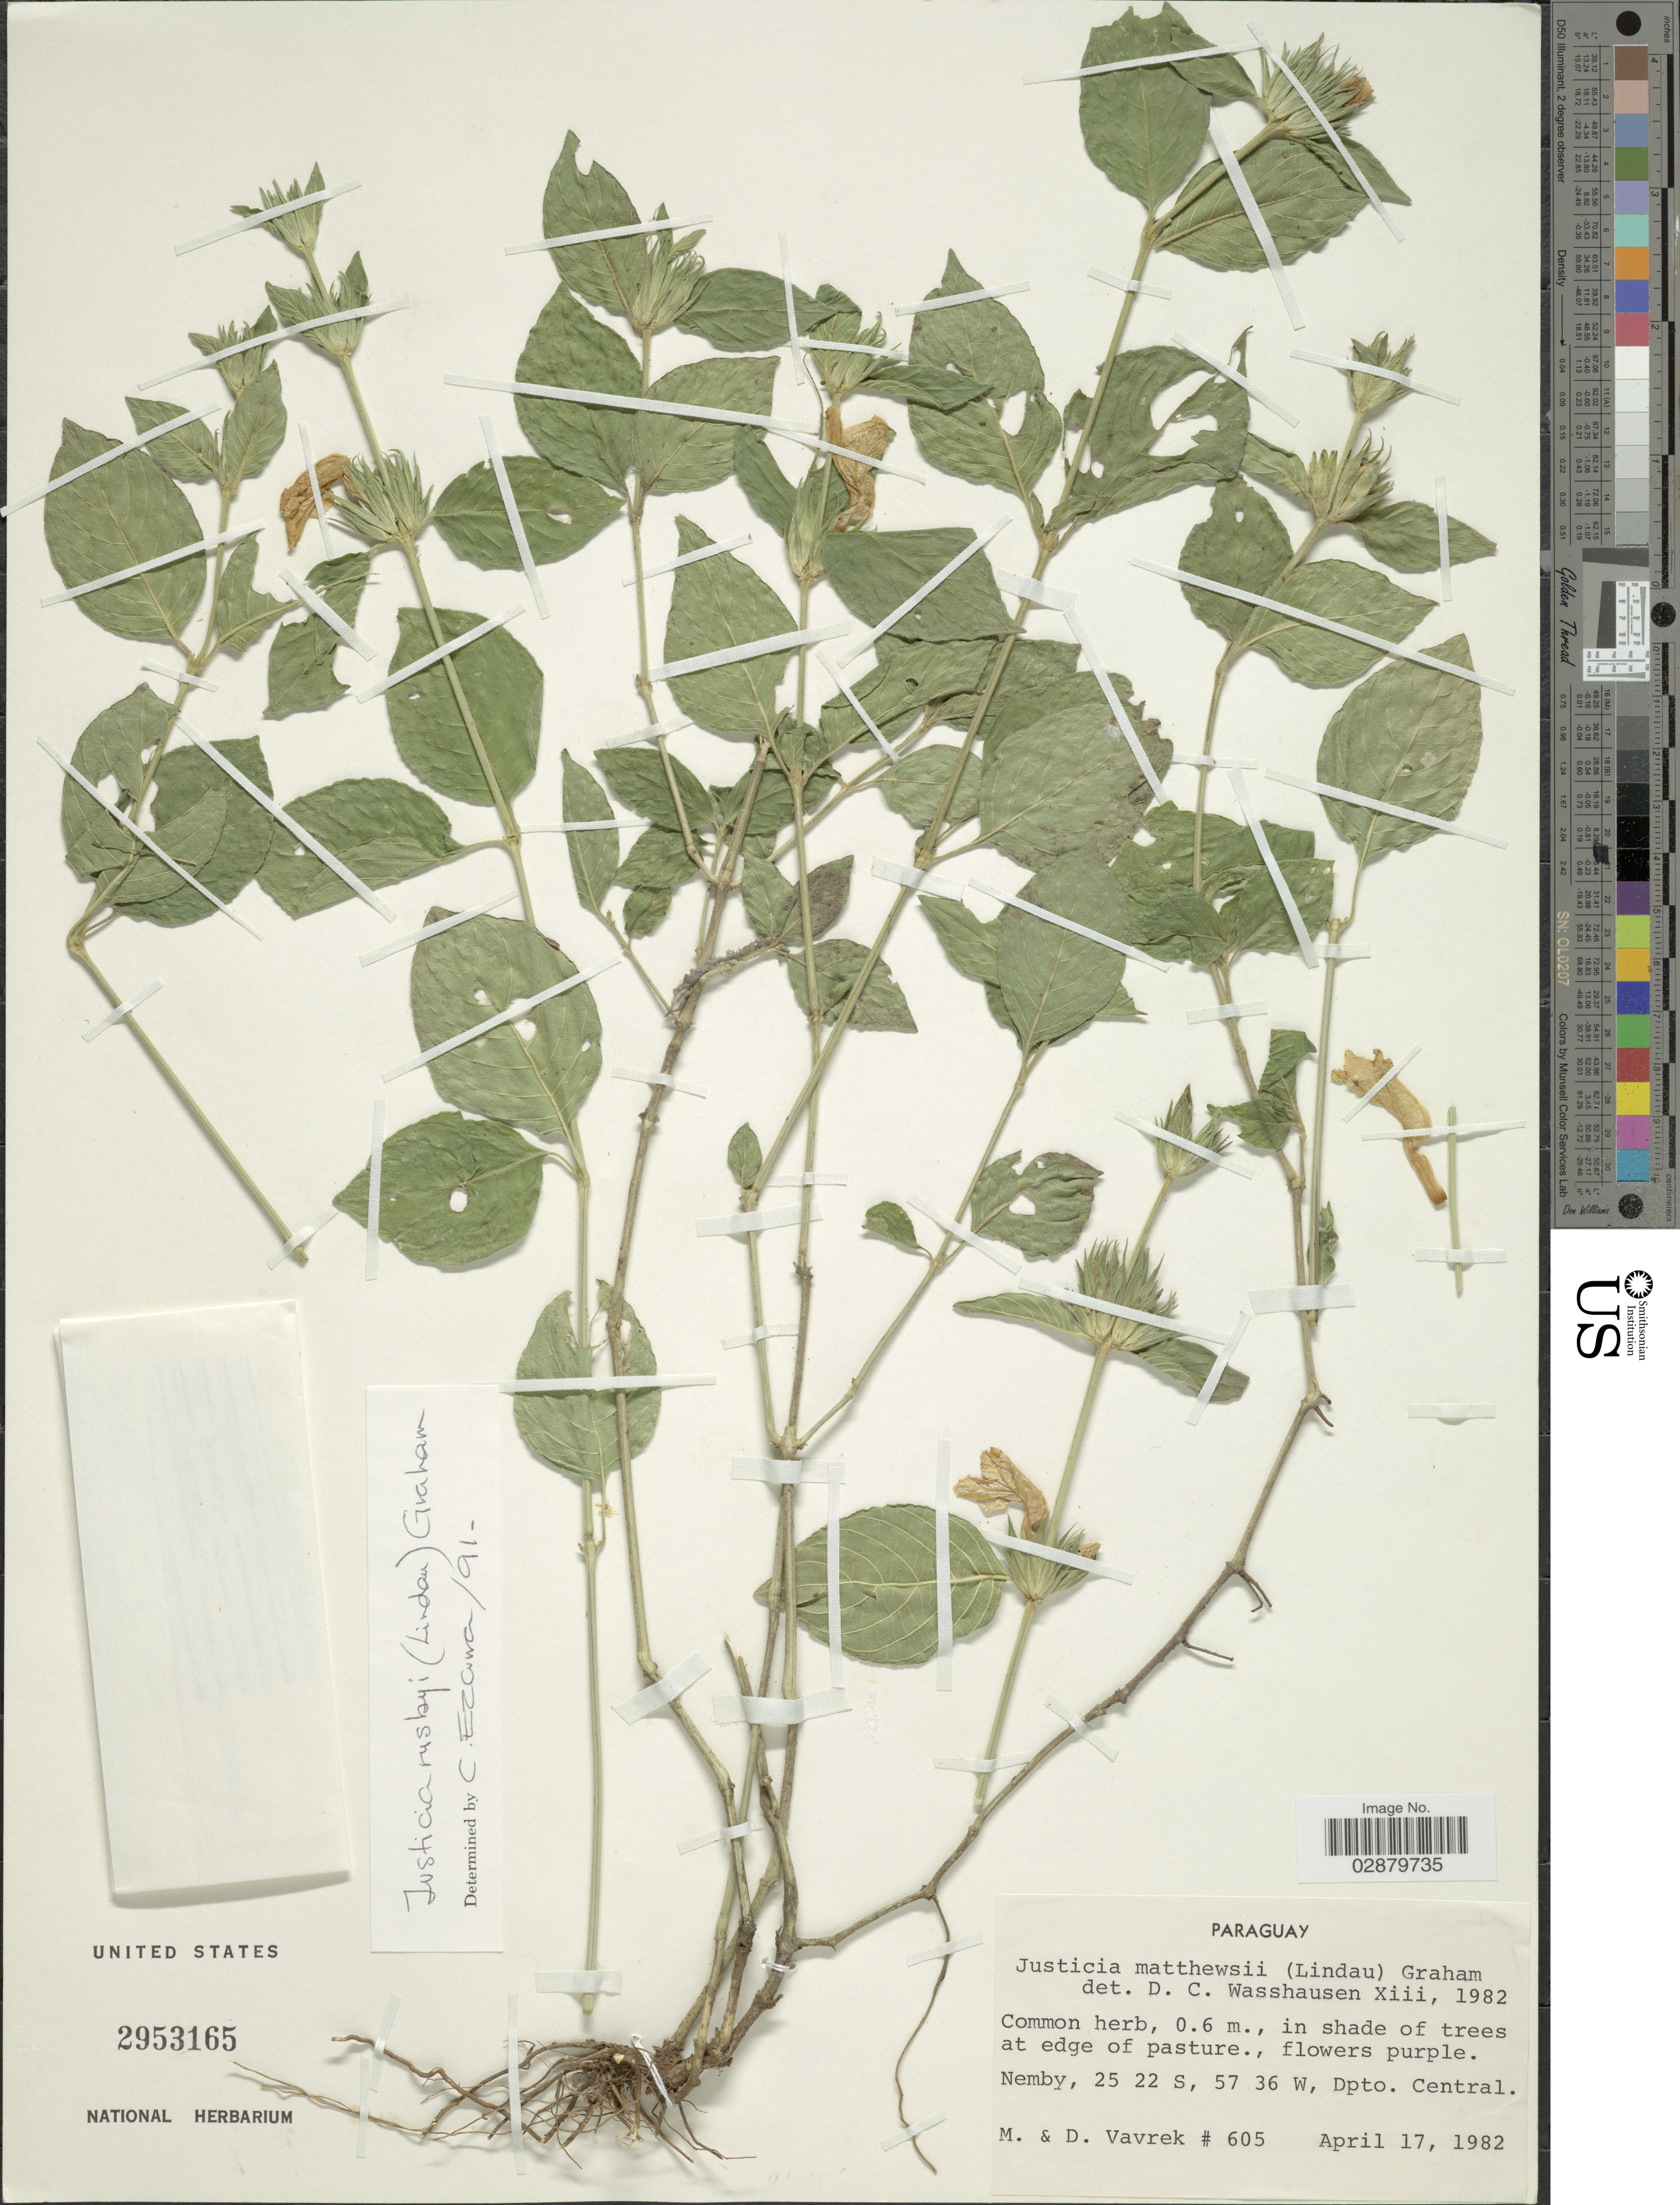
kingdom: Plantae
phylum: Tracheophyta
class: Magnoliopsida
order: Lamiales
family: Acanthaceae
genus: Justicia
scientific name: Justicia matthewsii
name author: (Lindau) Rusby ex Dyer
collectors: M. Vavrek & D. Vavrek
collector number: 605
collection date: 1982-04-17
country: Paraguay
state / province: Central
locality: Nemby, Dpto. Central.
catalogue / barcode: US 2953165